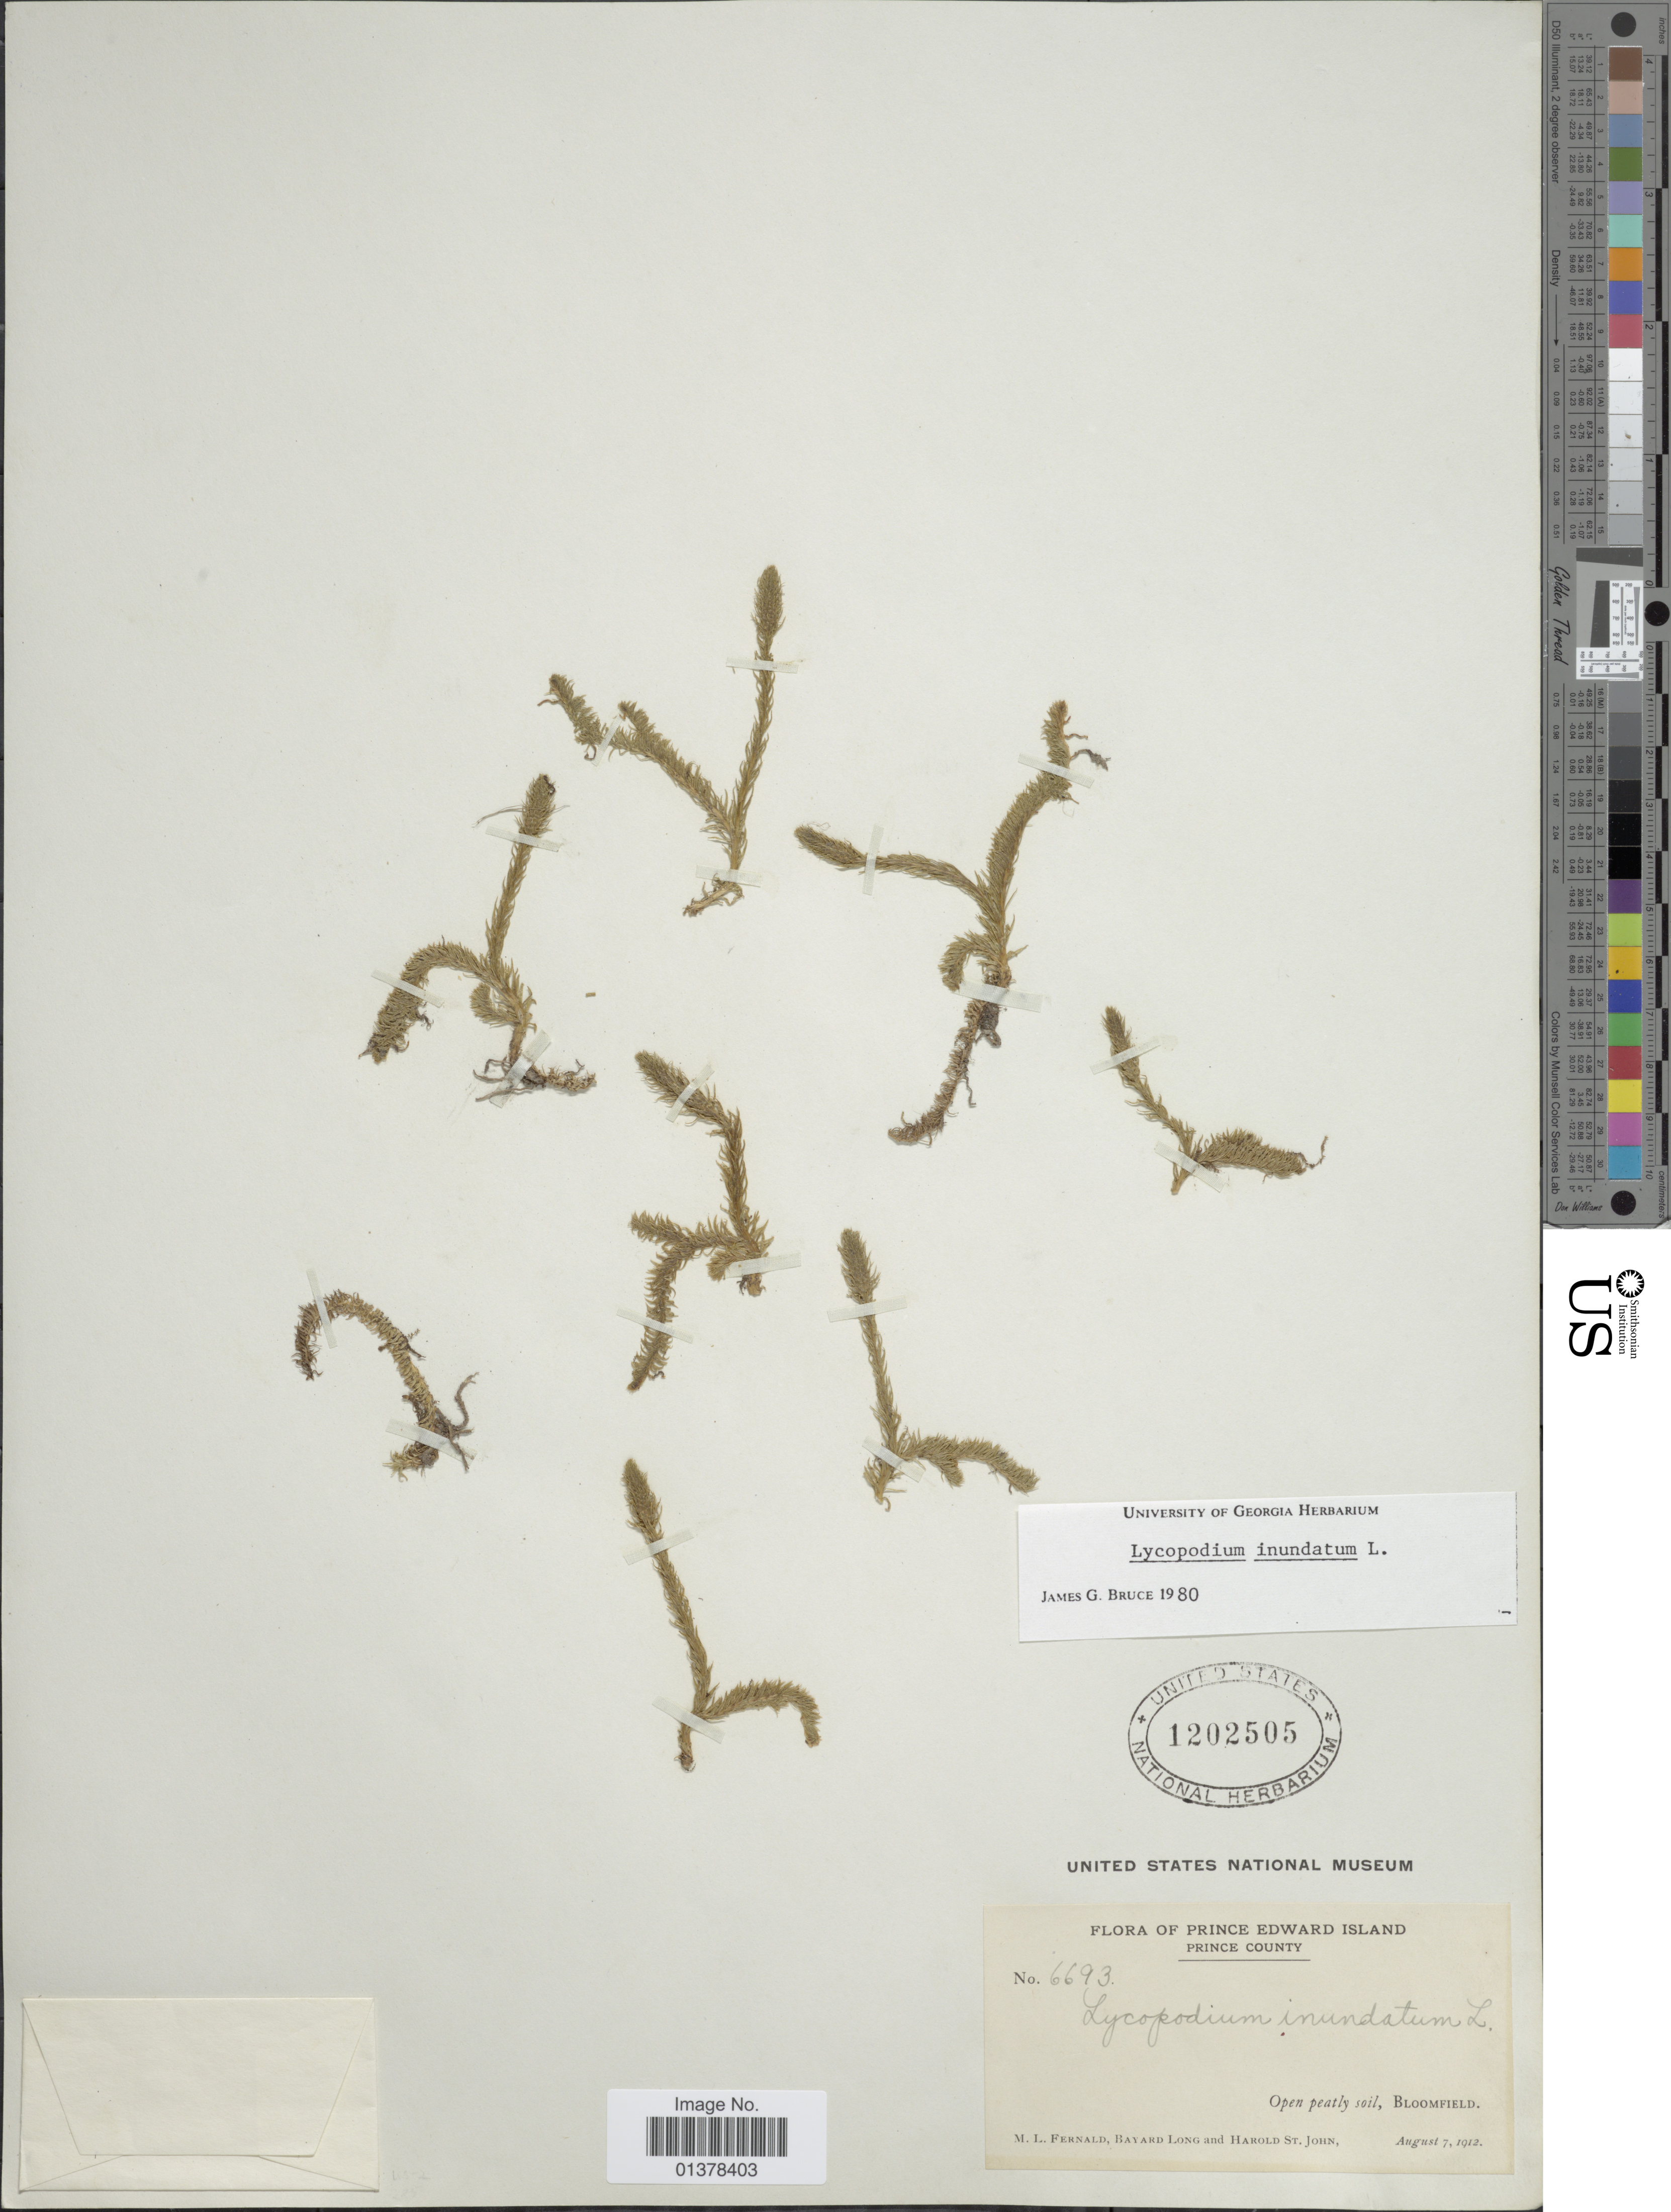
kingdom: Plantae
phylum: Tracheophyta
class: Lycopodiopsida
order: Lycopodiales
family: Lycopodiaceae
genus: Lycopodiella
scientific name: Lycopodiella inundata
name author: (L.) Holub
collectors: M. L. Fernald, B. H. Long & H. St. John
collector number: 6693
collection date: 1912-08-07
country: Canada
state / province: Prince Edward Island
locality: Prince County, open peatly soil, Bloomfield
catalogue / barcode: US 1202505